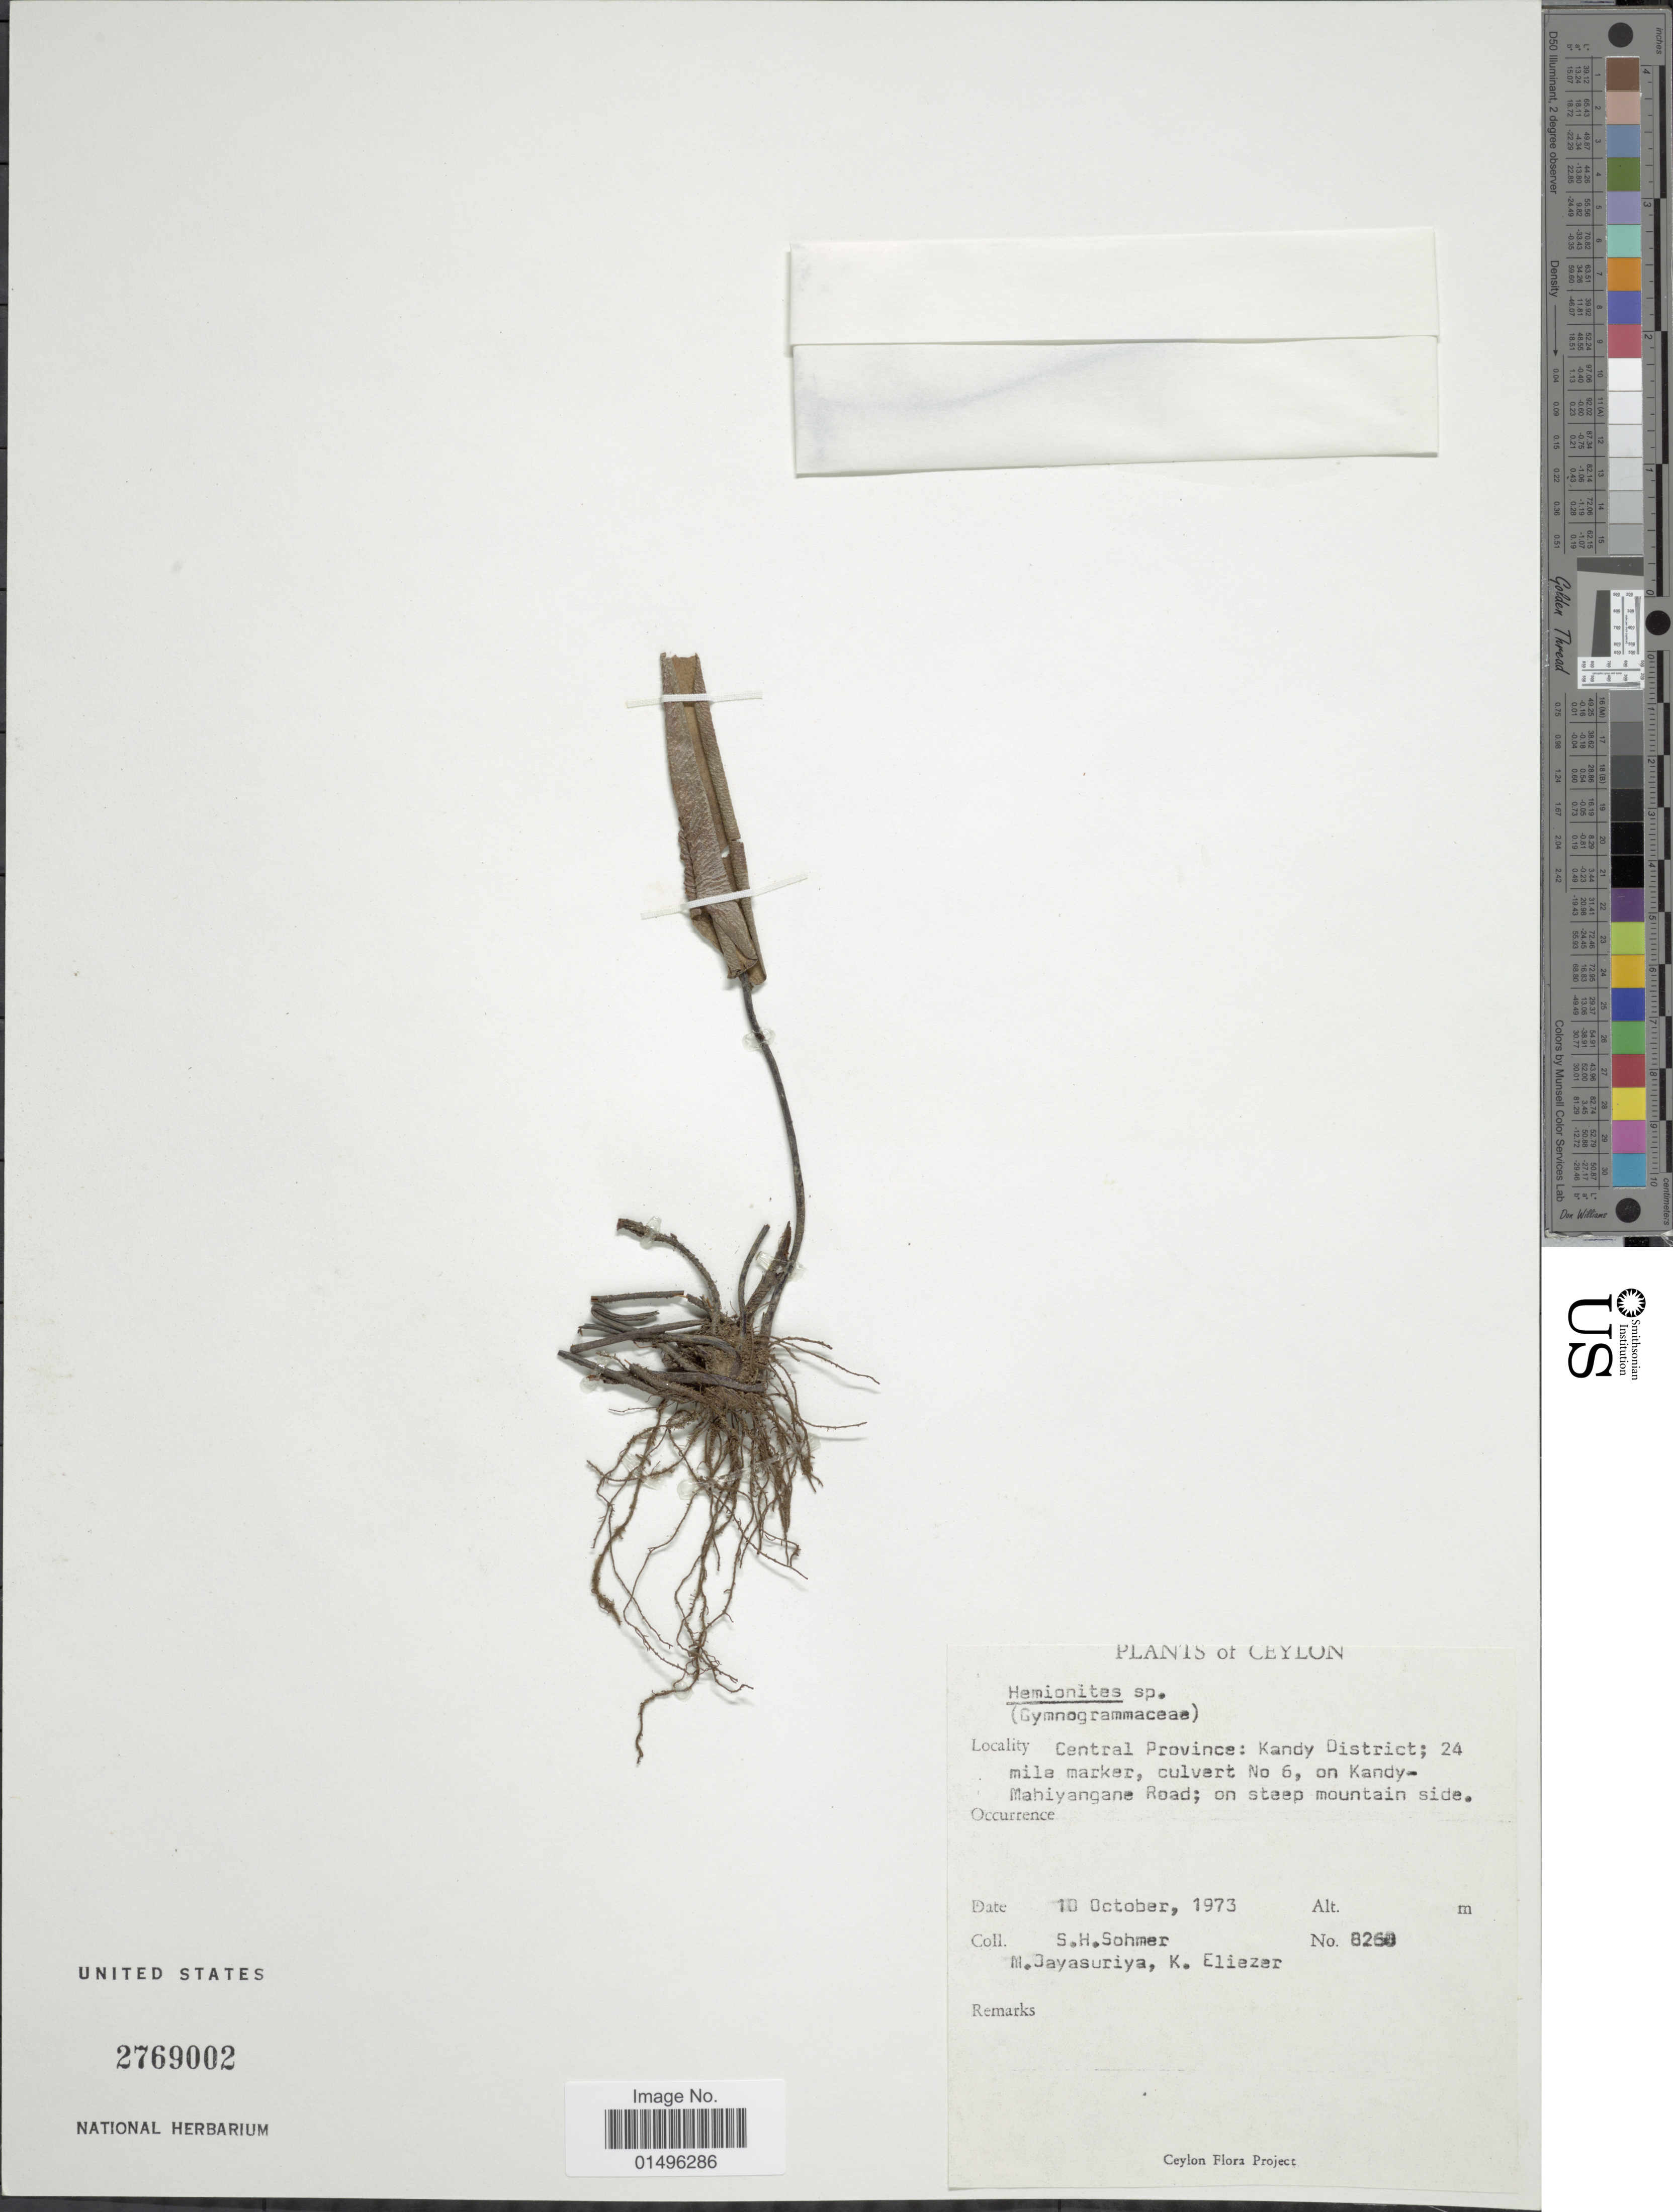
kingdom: Plantae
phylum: Tracheophyta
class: Polypodiopsida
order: Polypodiales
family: Pteridaceae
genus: Parahemionitis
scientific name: Parahemionitis cordata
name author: (Roxb. ex Hook. & Grev.) Fraser-Jenk.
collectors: S. H. Sohmer, M. Jayasuriya & K. Eliezer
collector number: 8268*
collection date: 1973-10-10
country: Sri Lanka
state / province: Central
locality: Ceylon, Central Province, Kandy district; 24 mila marker, culveret No 6, on Kandy-Miahiyangane Road.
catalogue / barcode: US 2769002